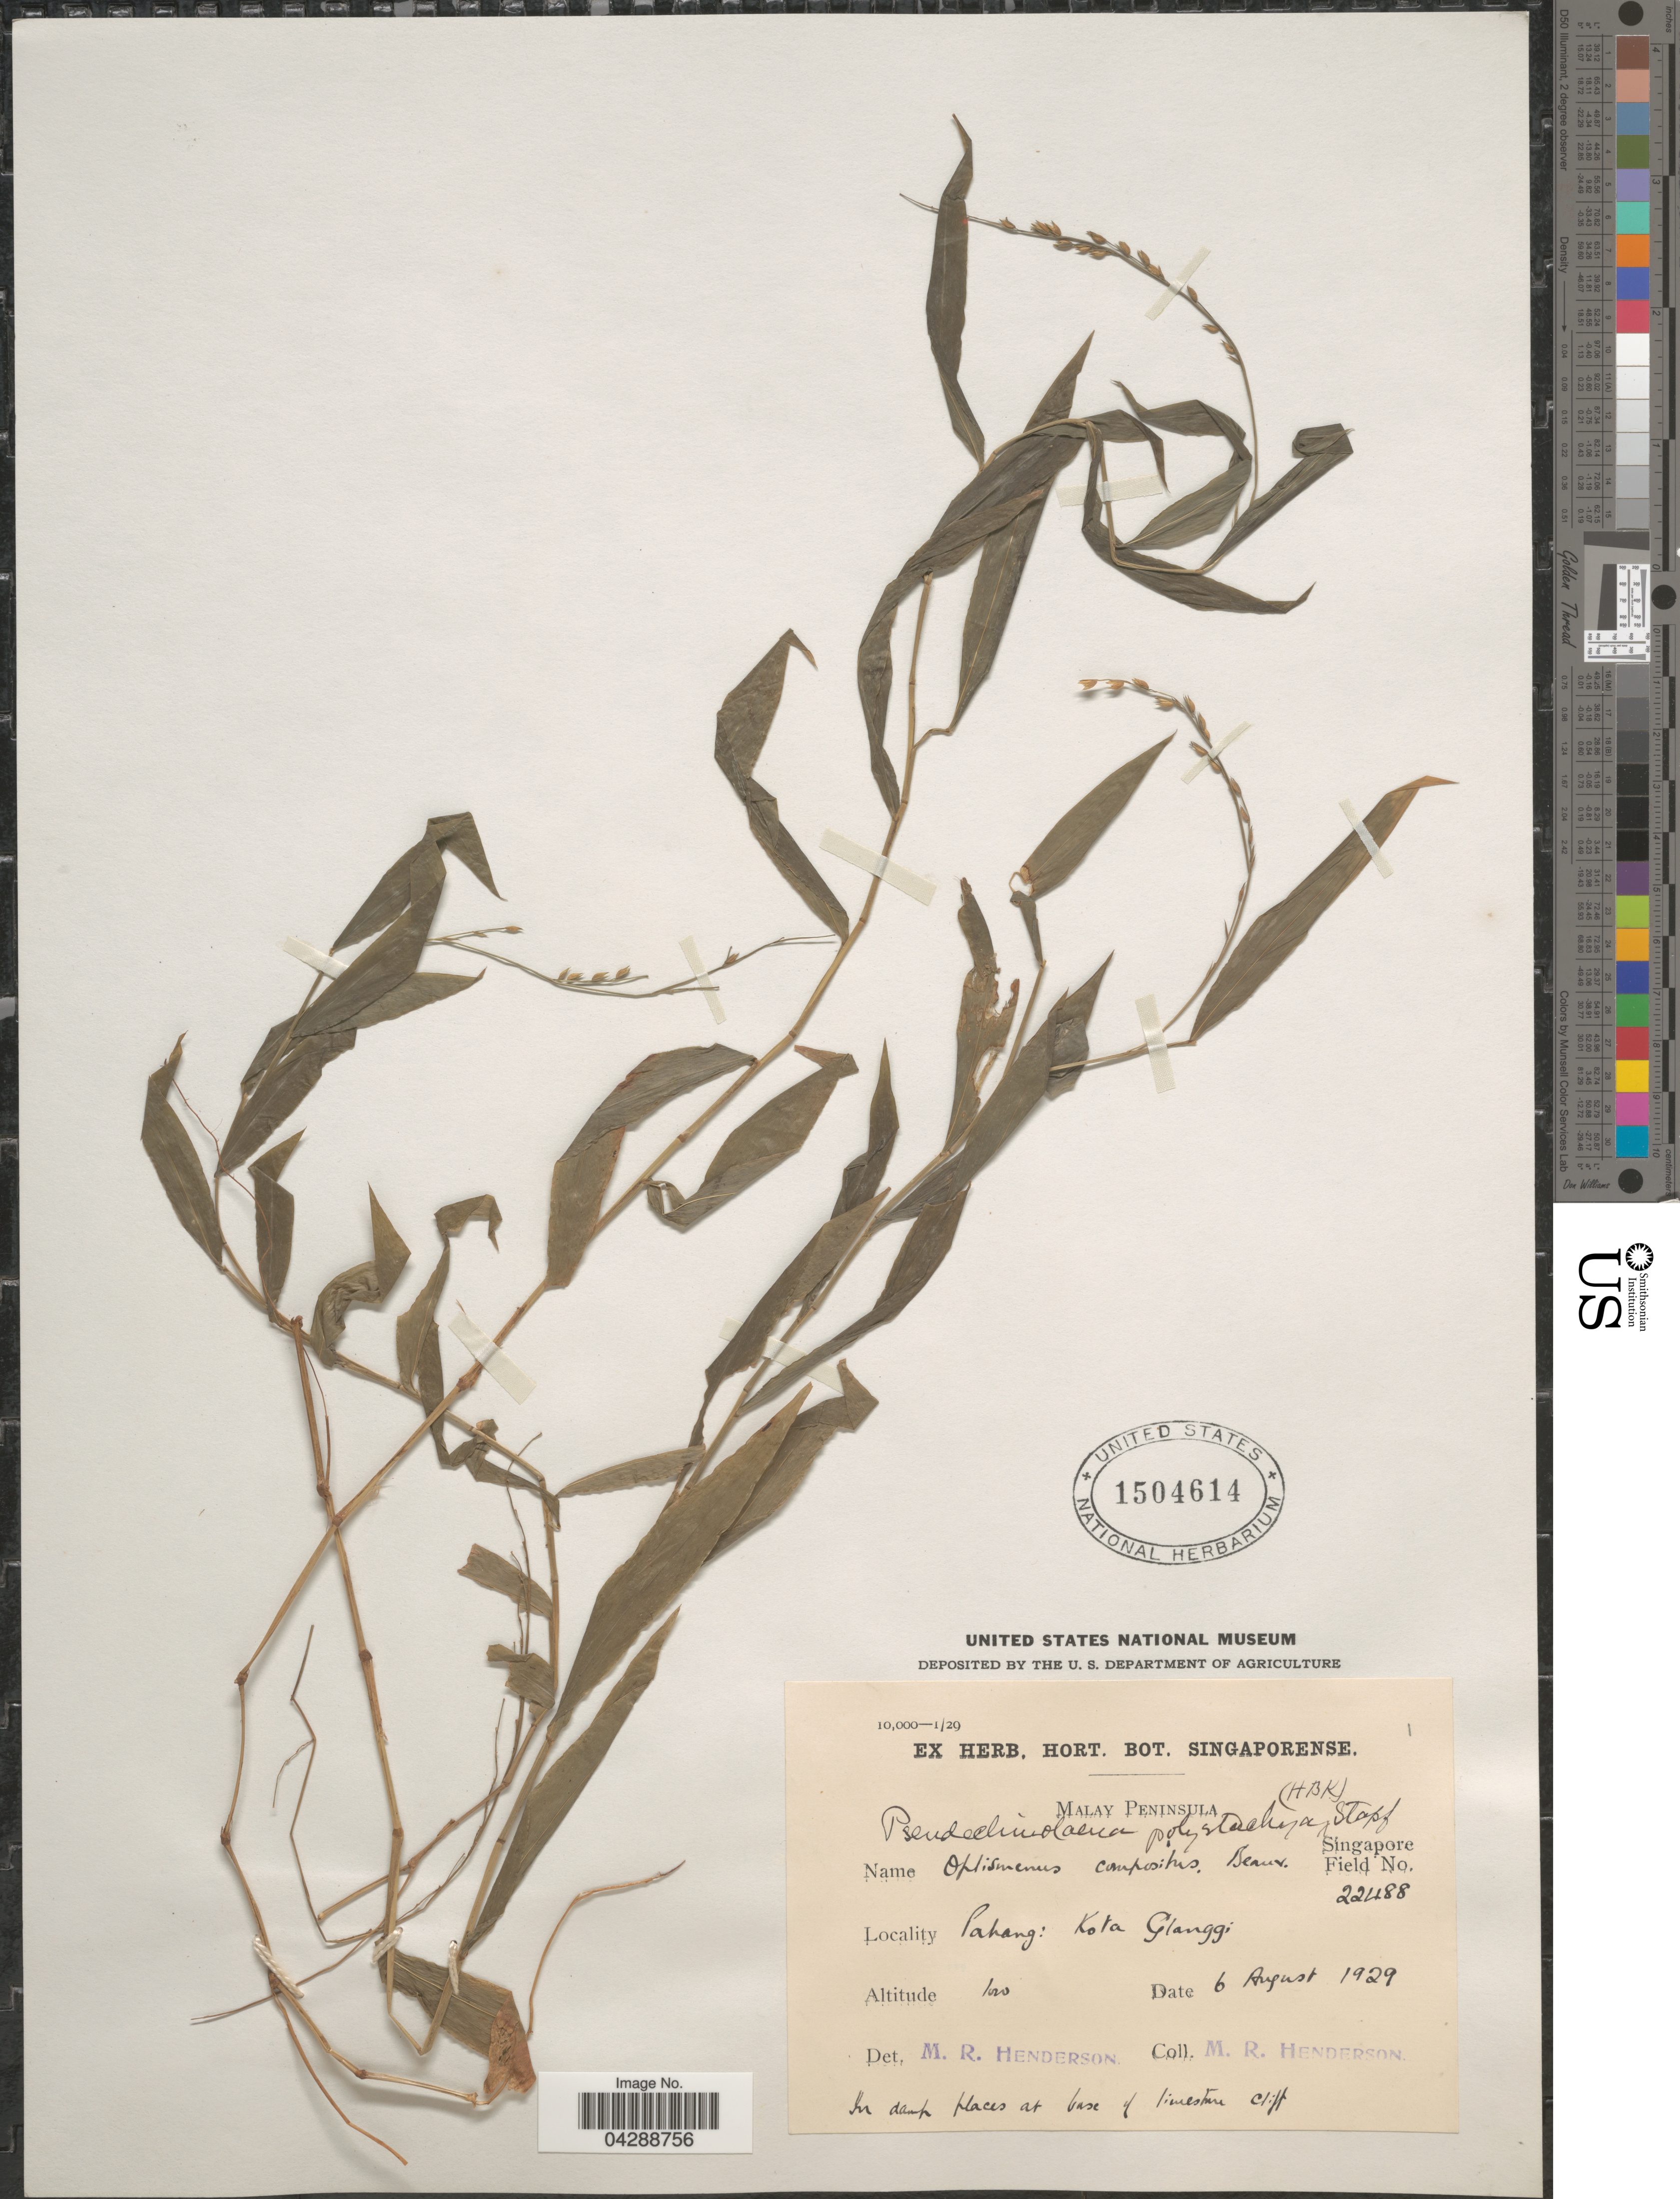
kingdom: Plantae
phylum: Tracheophyta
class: Liliopsida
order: Poales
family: Poaceae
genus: Pseudechinolaena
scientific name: Pseudechinolaena polystachya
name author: (Kunth) Stapf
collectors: M. Henderson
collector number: Singapore Field 22488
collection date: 1929-08-06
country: Malaysia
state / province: Pahang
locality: Malay Peninsula. Kota Glanggi. In damp places at base of limestone cliff.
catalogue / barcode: US 1504614